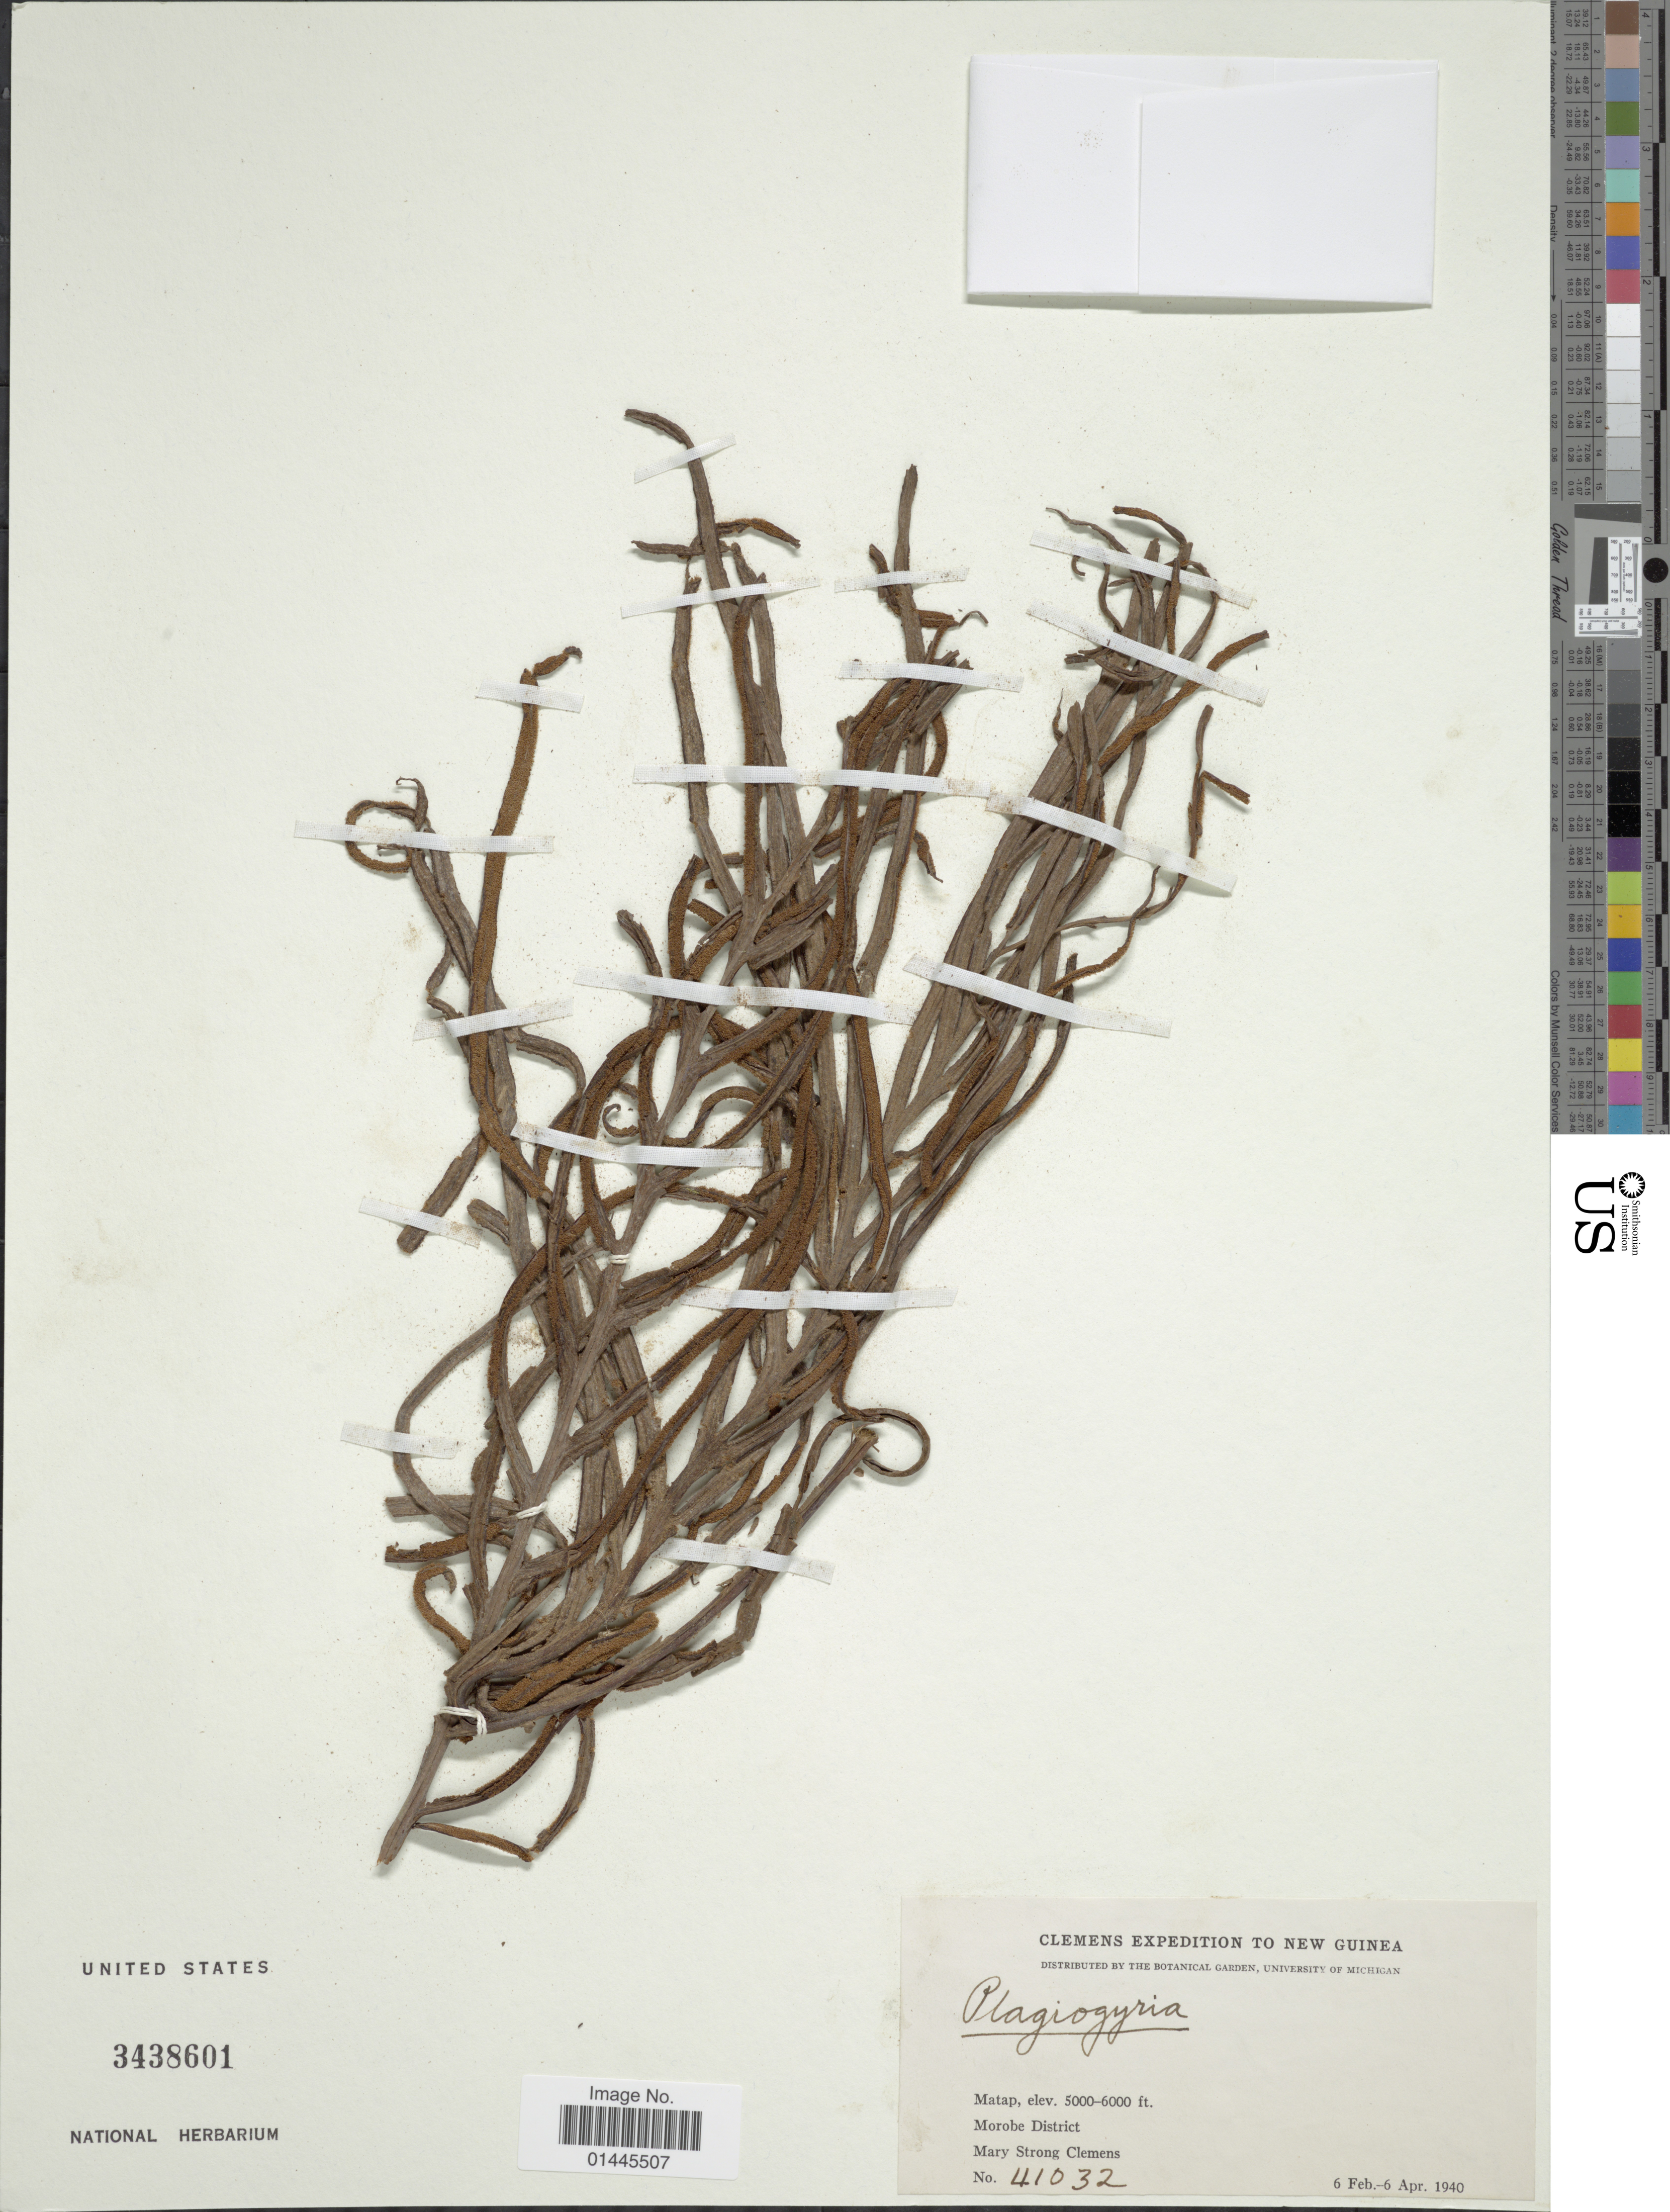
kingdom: Plantae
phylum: Tracheophyta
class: Polypodiopsida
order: Cyatheales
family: Plagiogyriaceae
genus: Plagiogyria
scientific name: Plagiogyria sp.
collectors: M. S. Clemens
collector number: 41032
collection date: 1940-02-06/1940-04-06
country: Papua New Guinea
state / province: Morobe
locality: Matap.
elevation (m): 1524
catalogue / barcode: US 3438601